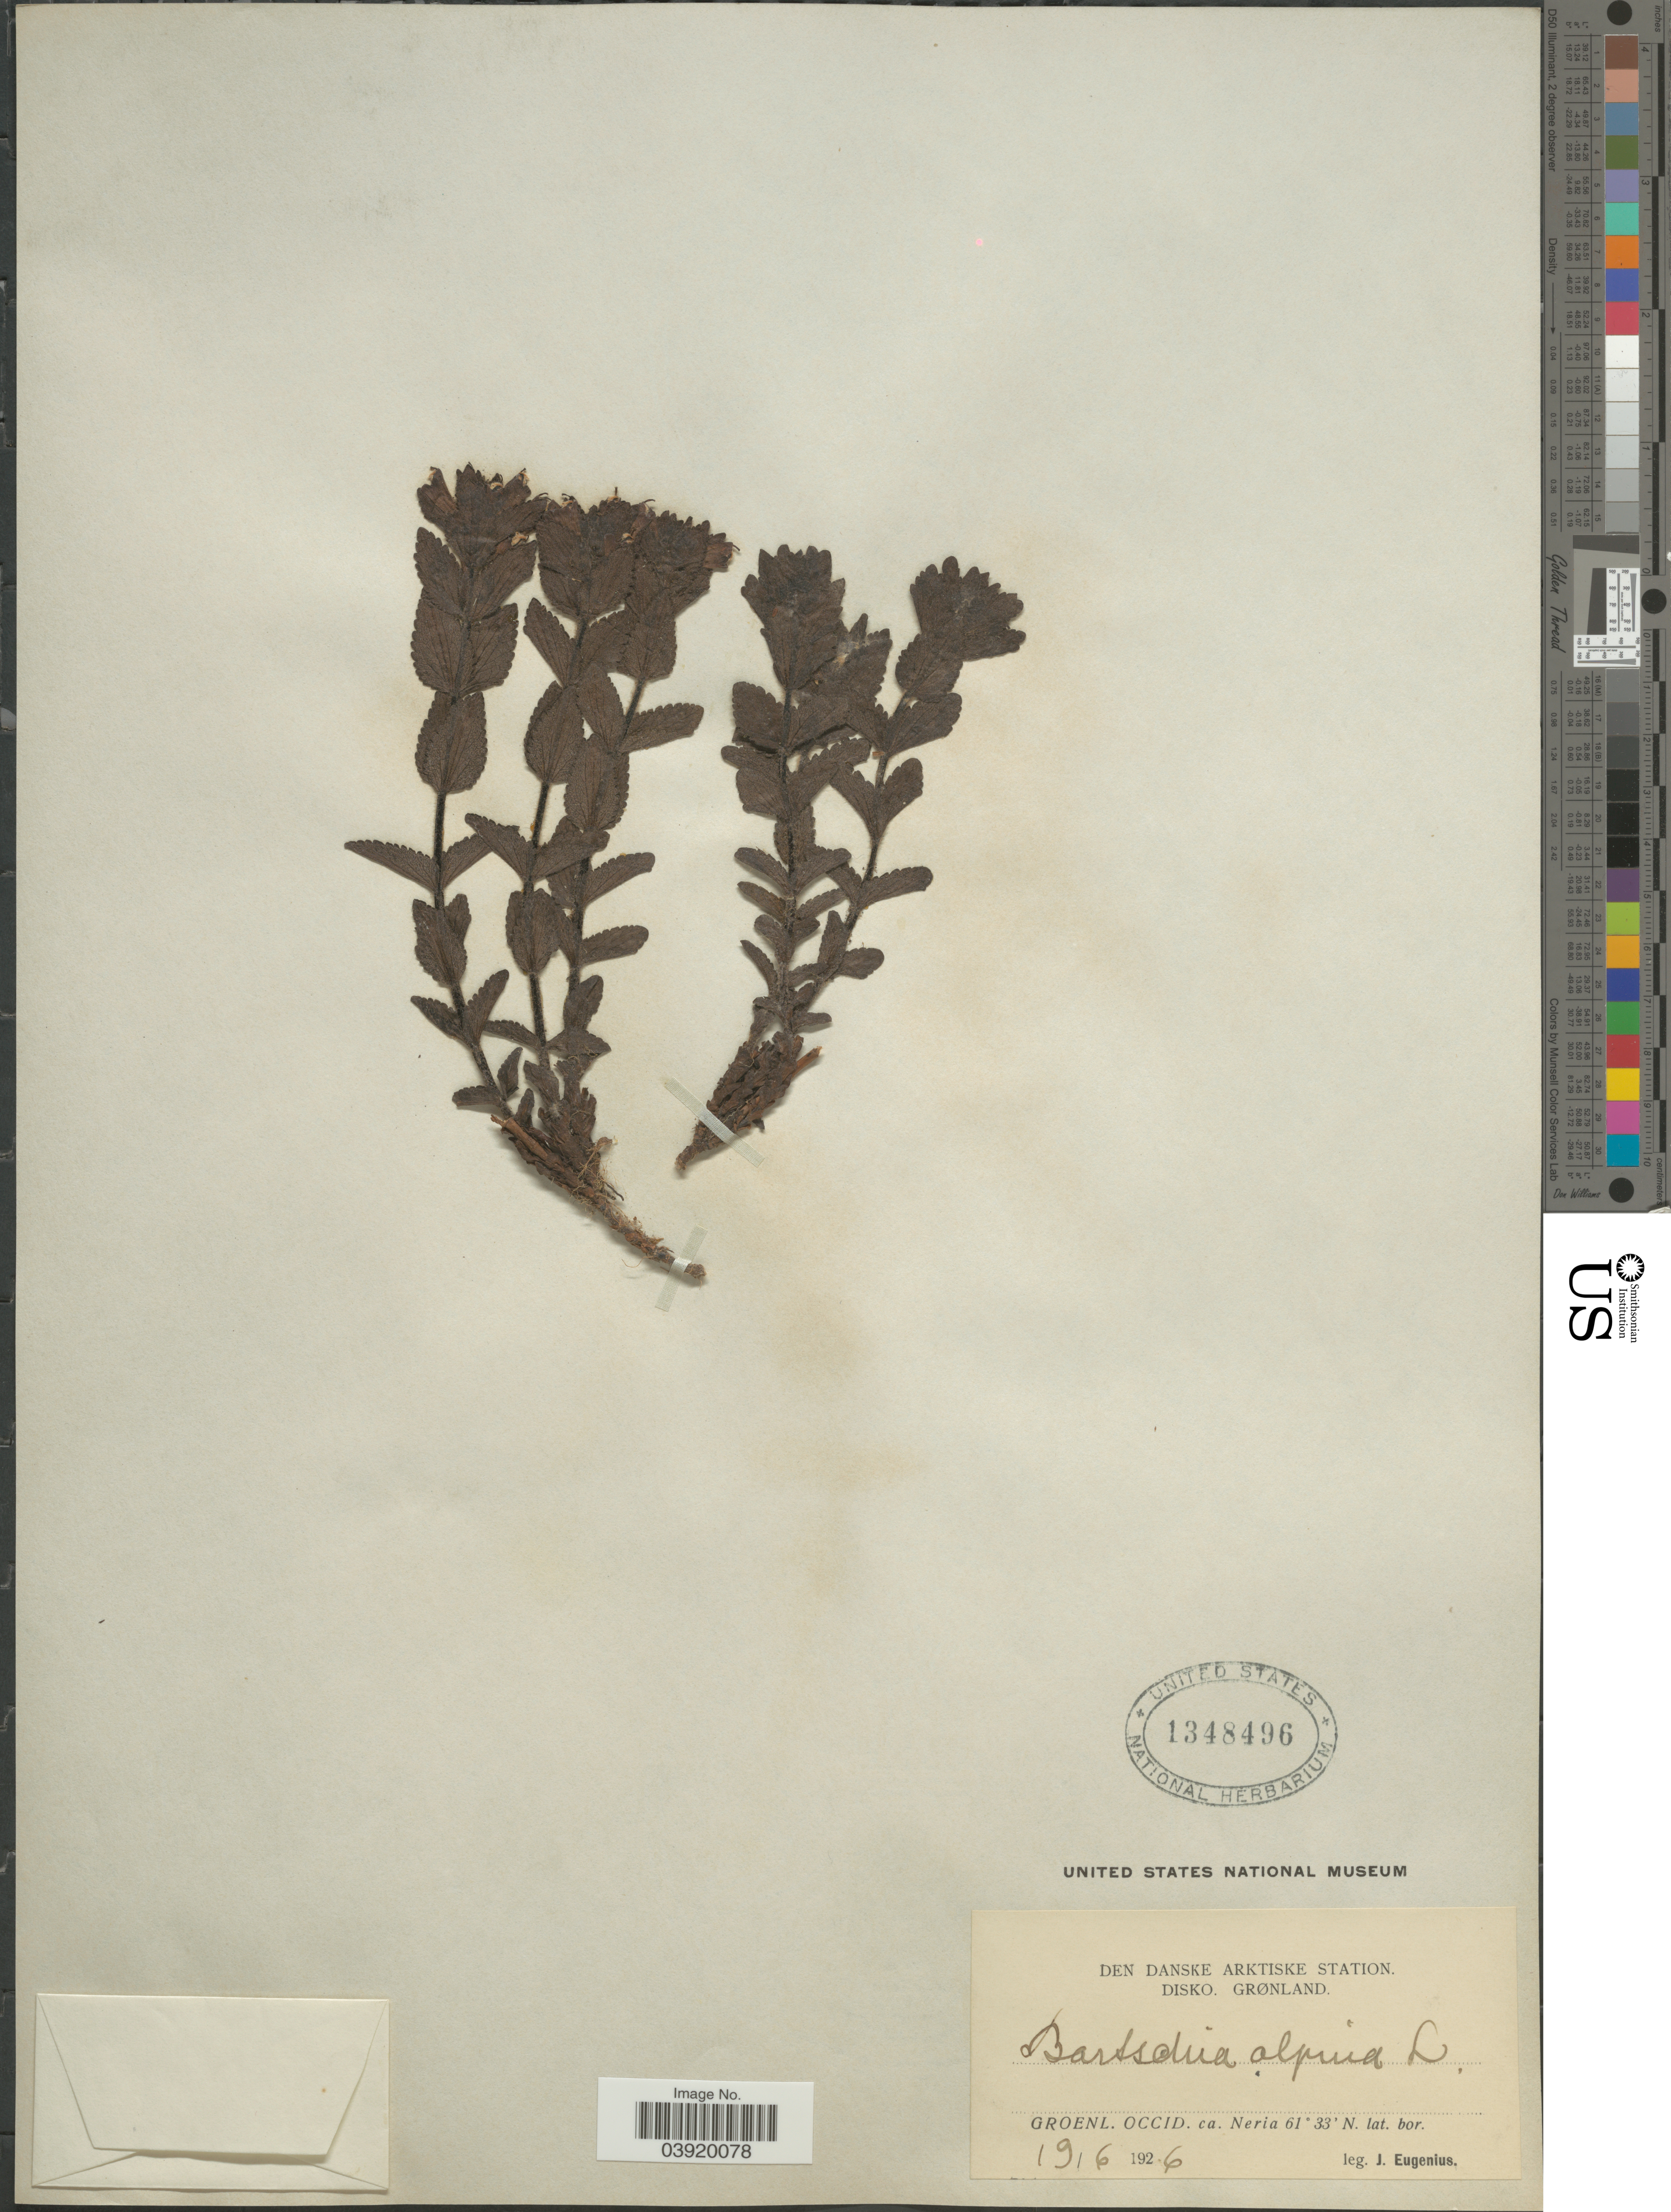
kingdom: Plantae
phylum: Tracheophyta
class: Magnoliopsida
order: Lamiales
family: Orobanchaceae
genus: Bartsia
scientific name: Bartsia alpina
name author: L.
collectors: J. Eugenius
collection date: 1926-06-19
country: Greenland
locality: Den Danske Arktiske Station Disko, Grønland. Groenl. Occid.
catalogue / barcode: US 1348496